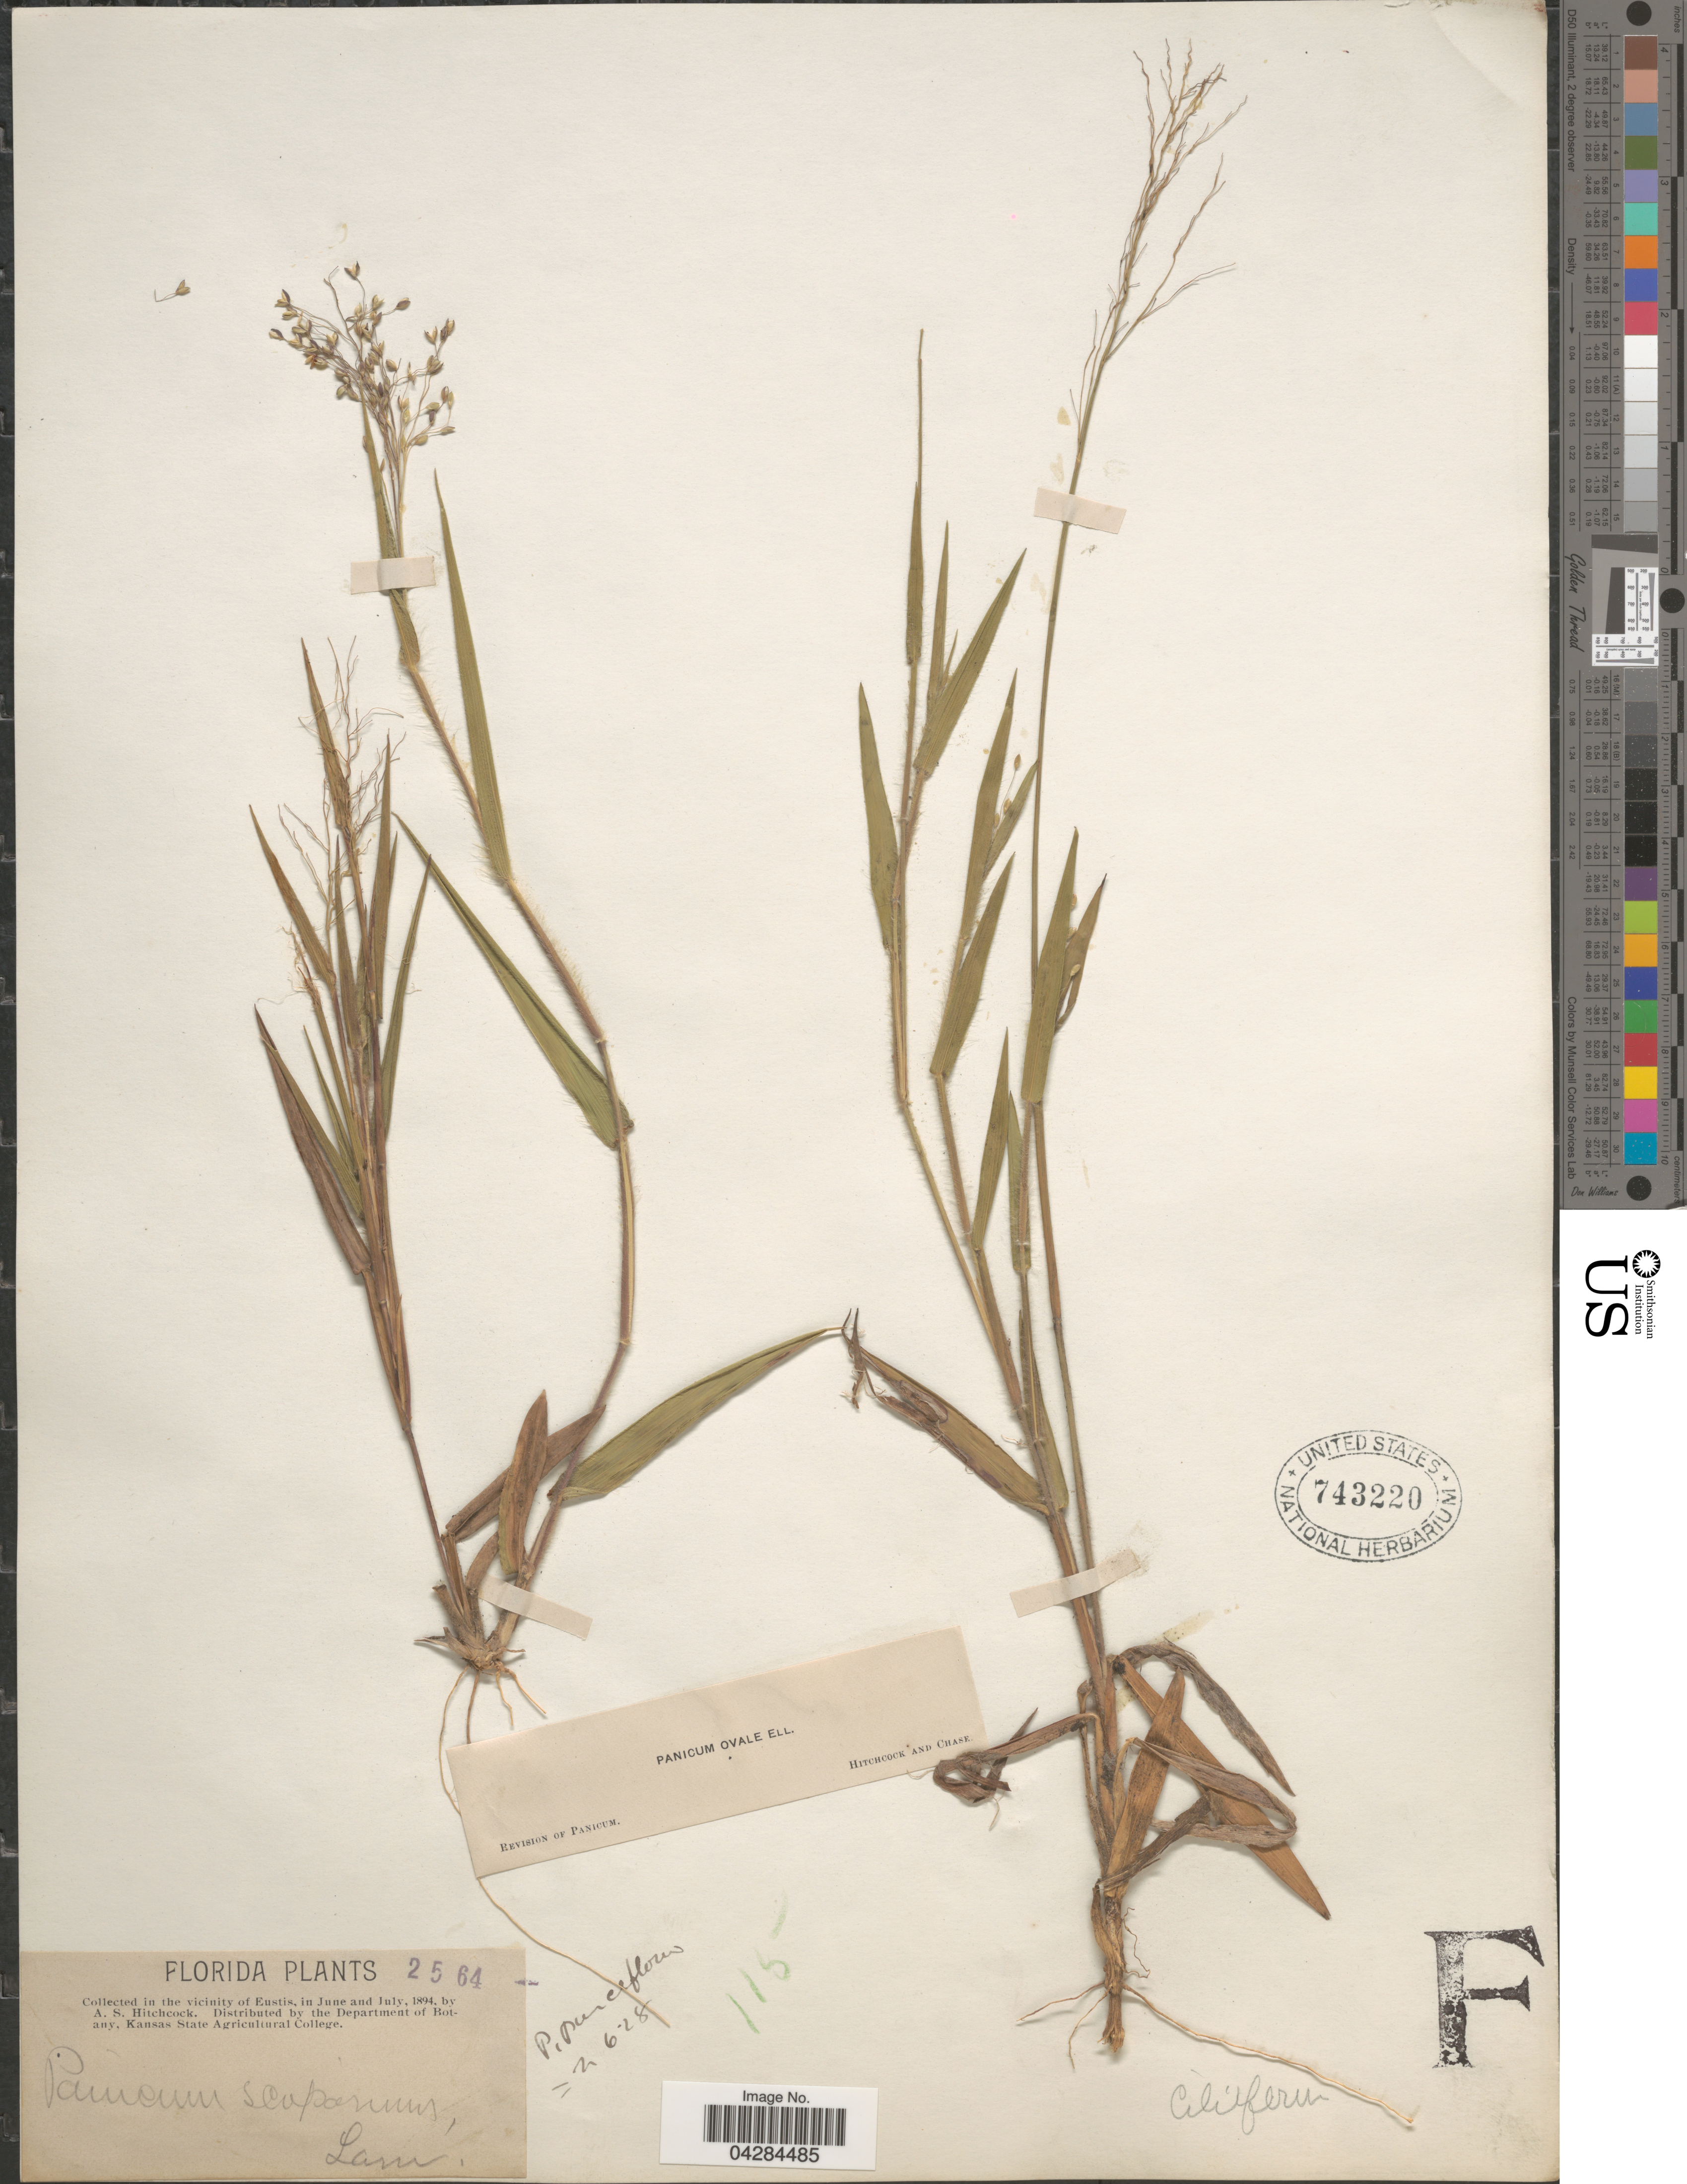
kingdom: Plantae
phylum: Tracheophyta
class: Liliopsida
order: Poales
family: Poaceae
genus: Dichanthelium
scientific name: Dichanthelium ovale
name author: (Elliott) Gould & C.A. Clark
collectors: A. S. Hitchcock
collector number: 2564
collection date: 1894-06/1894-07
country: United States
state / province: Florida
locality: In the vicinity of Eustis.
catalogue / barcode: US 743220